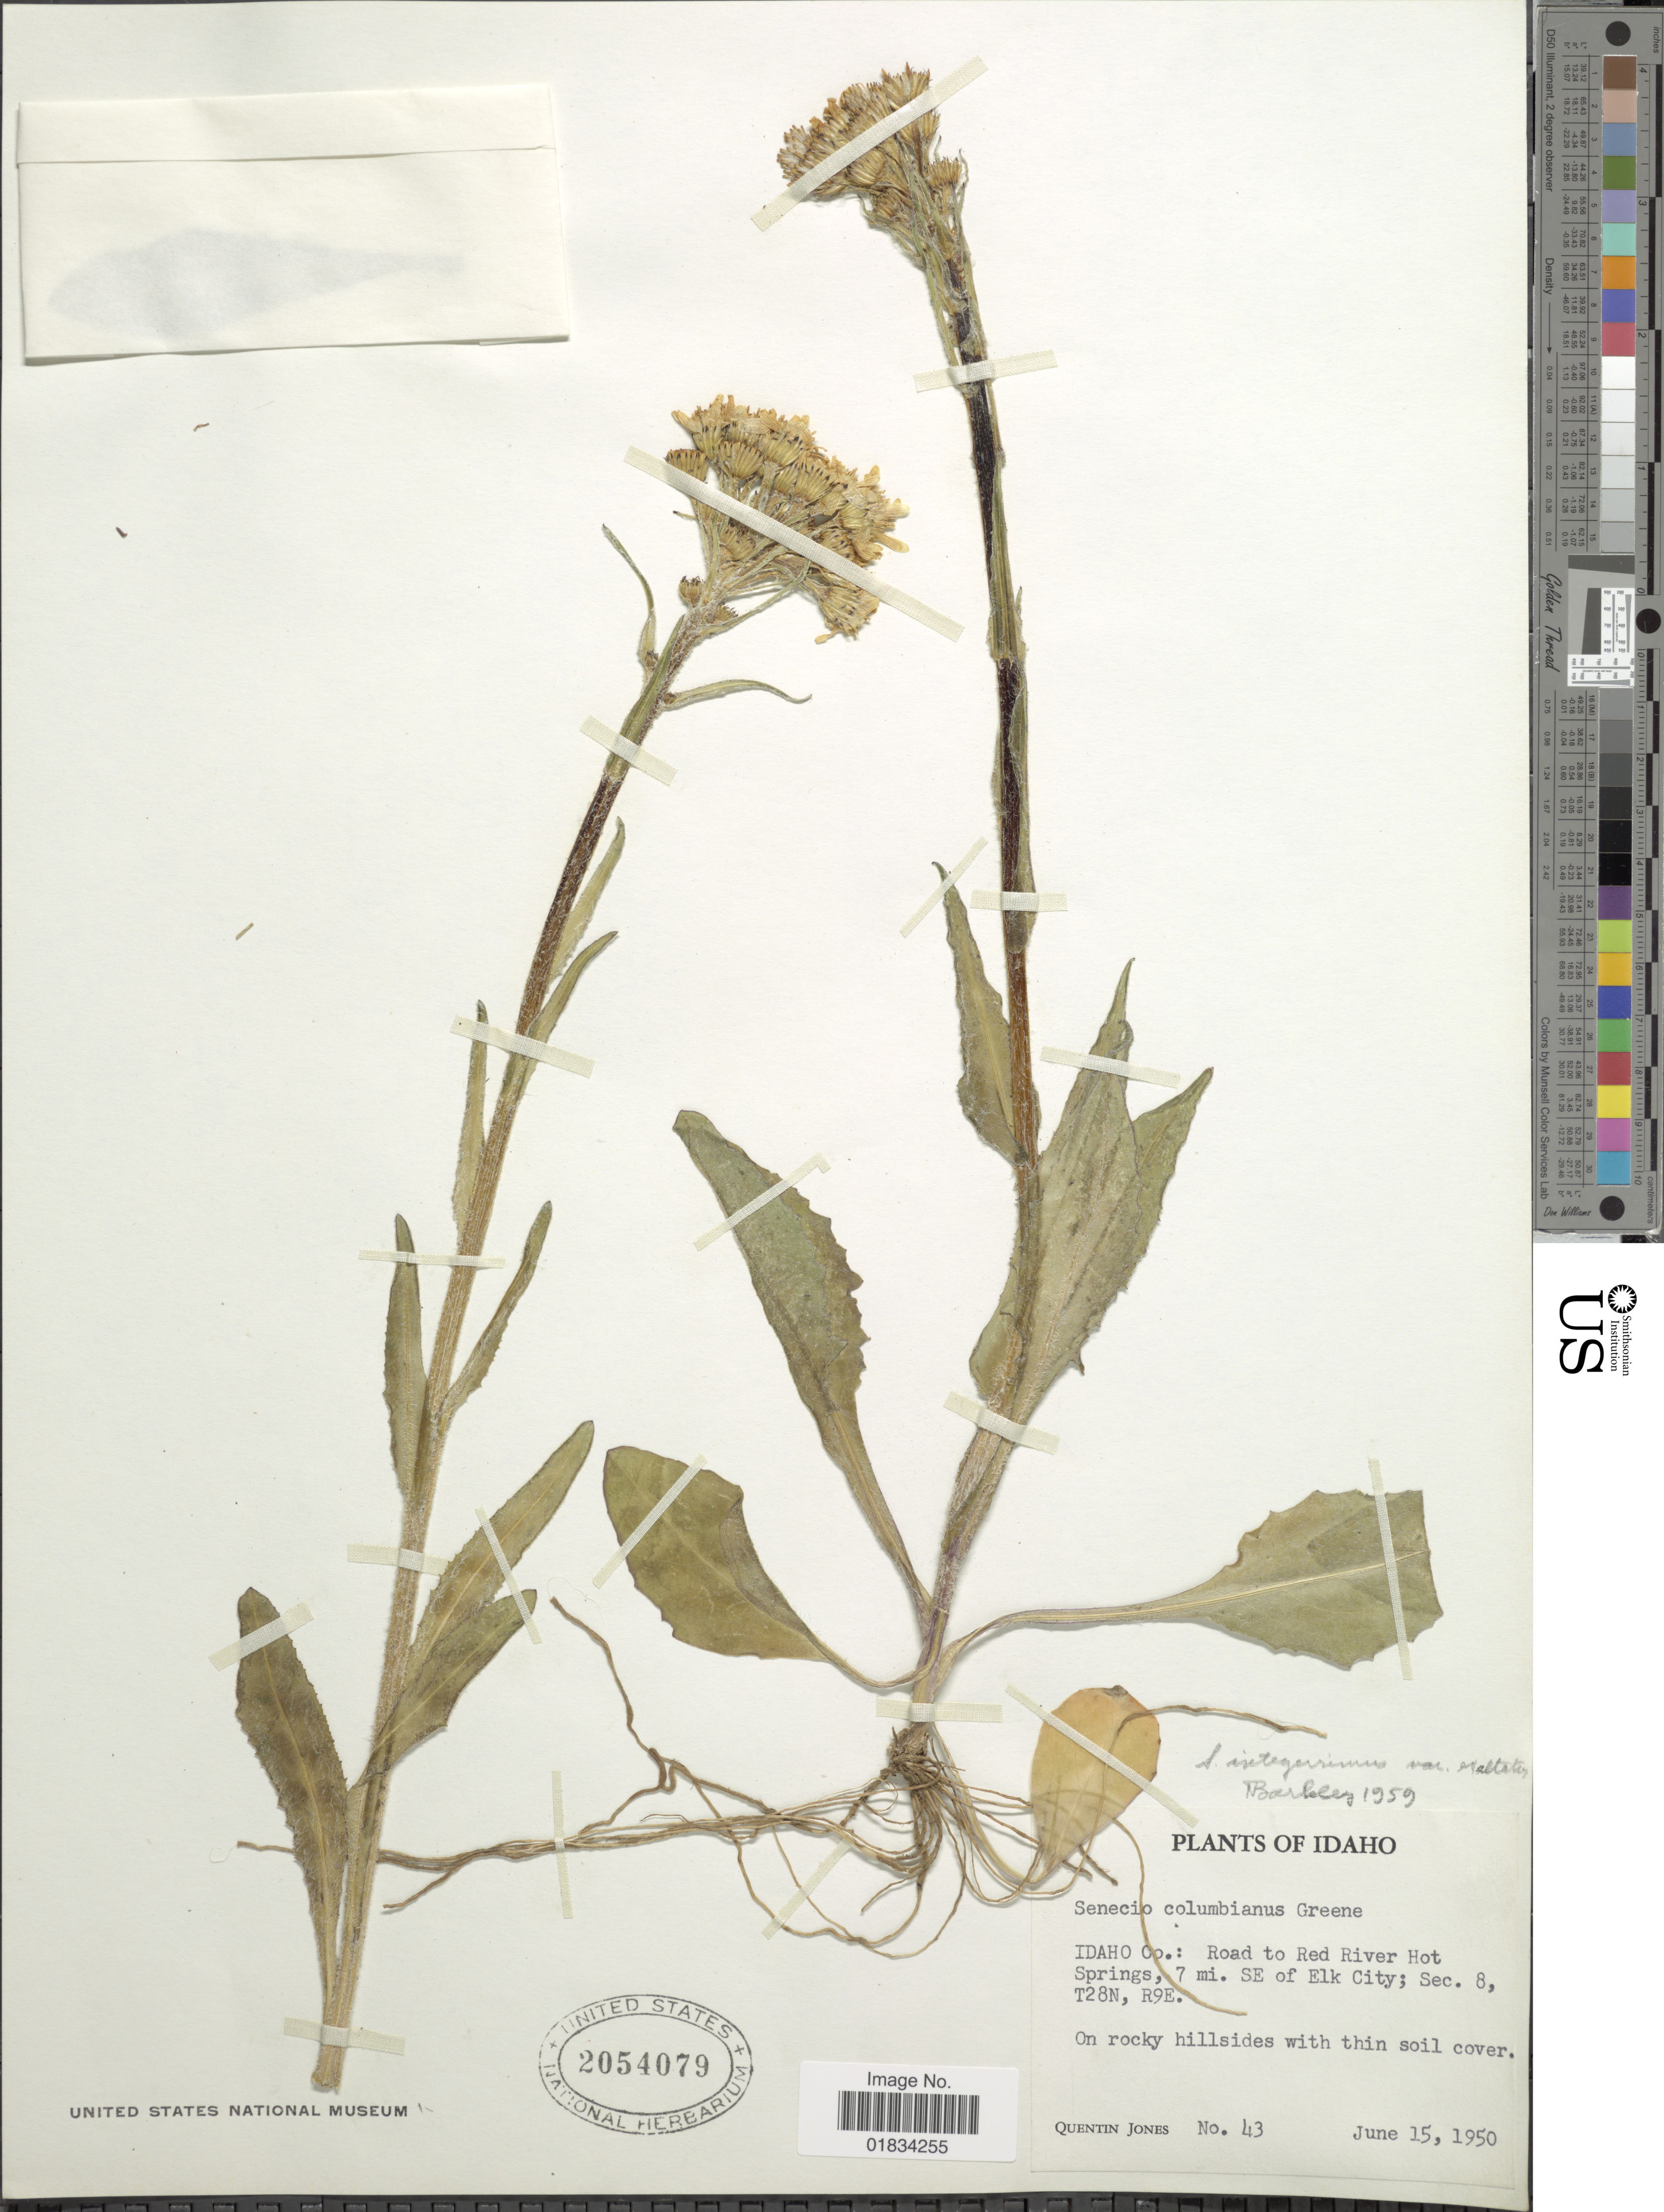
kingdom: Plantae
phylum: Tracheophyta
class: Magnoliopsida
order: Asterales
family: Asteraceae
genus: Senecio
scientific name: Senecio integerrimus var. exaltatus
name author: (Nutt.) Cronq.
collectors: Q. Jones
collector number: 43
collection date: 1950-06-15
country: United States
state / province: Idaho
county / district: Idaho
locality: Road to Red River Hot Springs, 7 mi. SE of Elk City; Sec. 8, T28N, R9E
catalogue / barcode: US 2054079